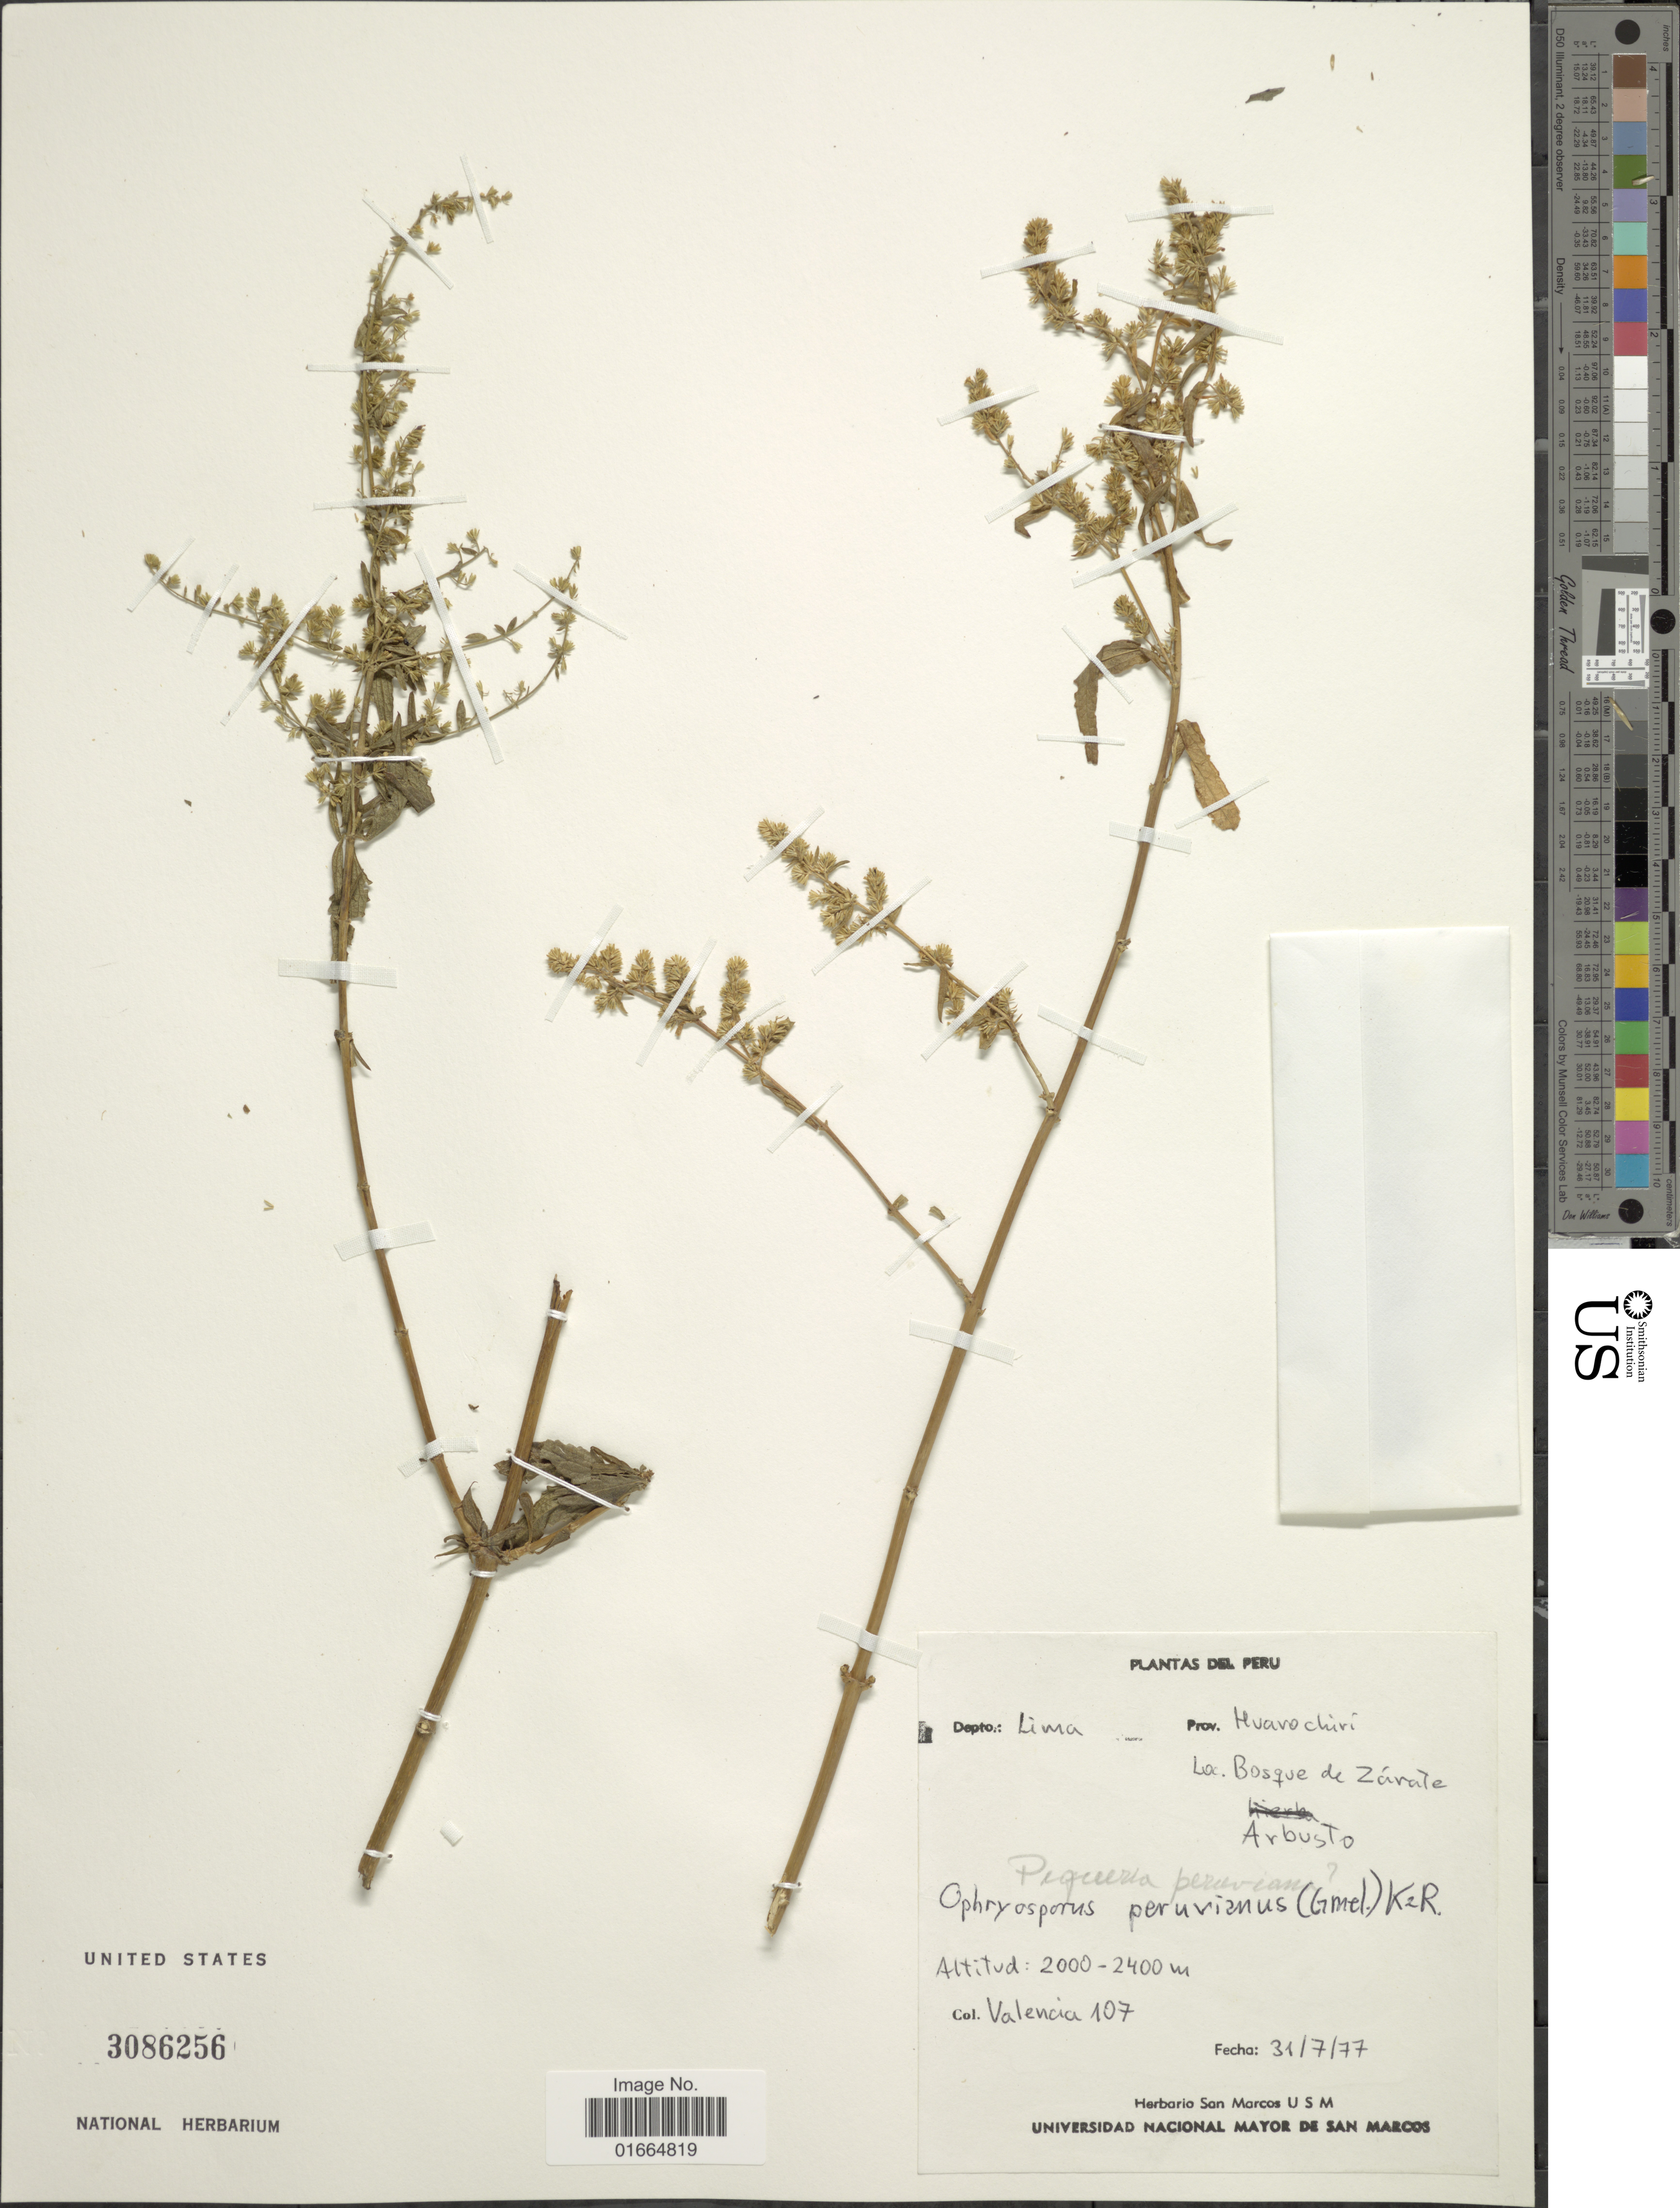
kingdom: Plantae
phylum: Tracheophyta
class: Magnoliopsida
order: Asterales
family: Asteraceae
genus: Ophryosporus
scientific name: Ophryosporus peruvianus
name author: (J.F. Gmel.) R.M. King & H. Rob.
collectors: -. Valencia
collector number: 107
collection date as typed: Transcribed d/m/y: 31/7/77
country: Peru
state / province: Lima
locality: Depto.: Lima. Prov. Huarochiri. Bosque de Zarate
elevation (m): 2000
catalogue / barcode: US 3086256